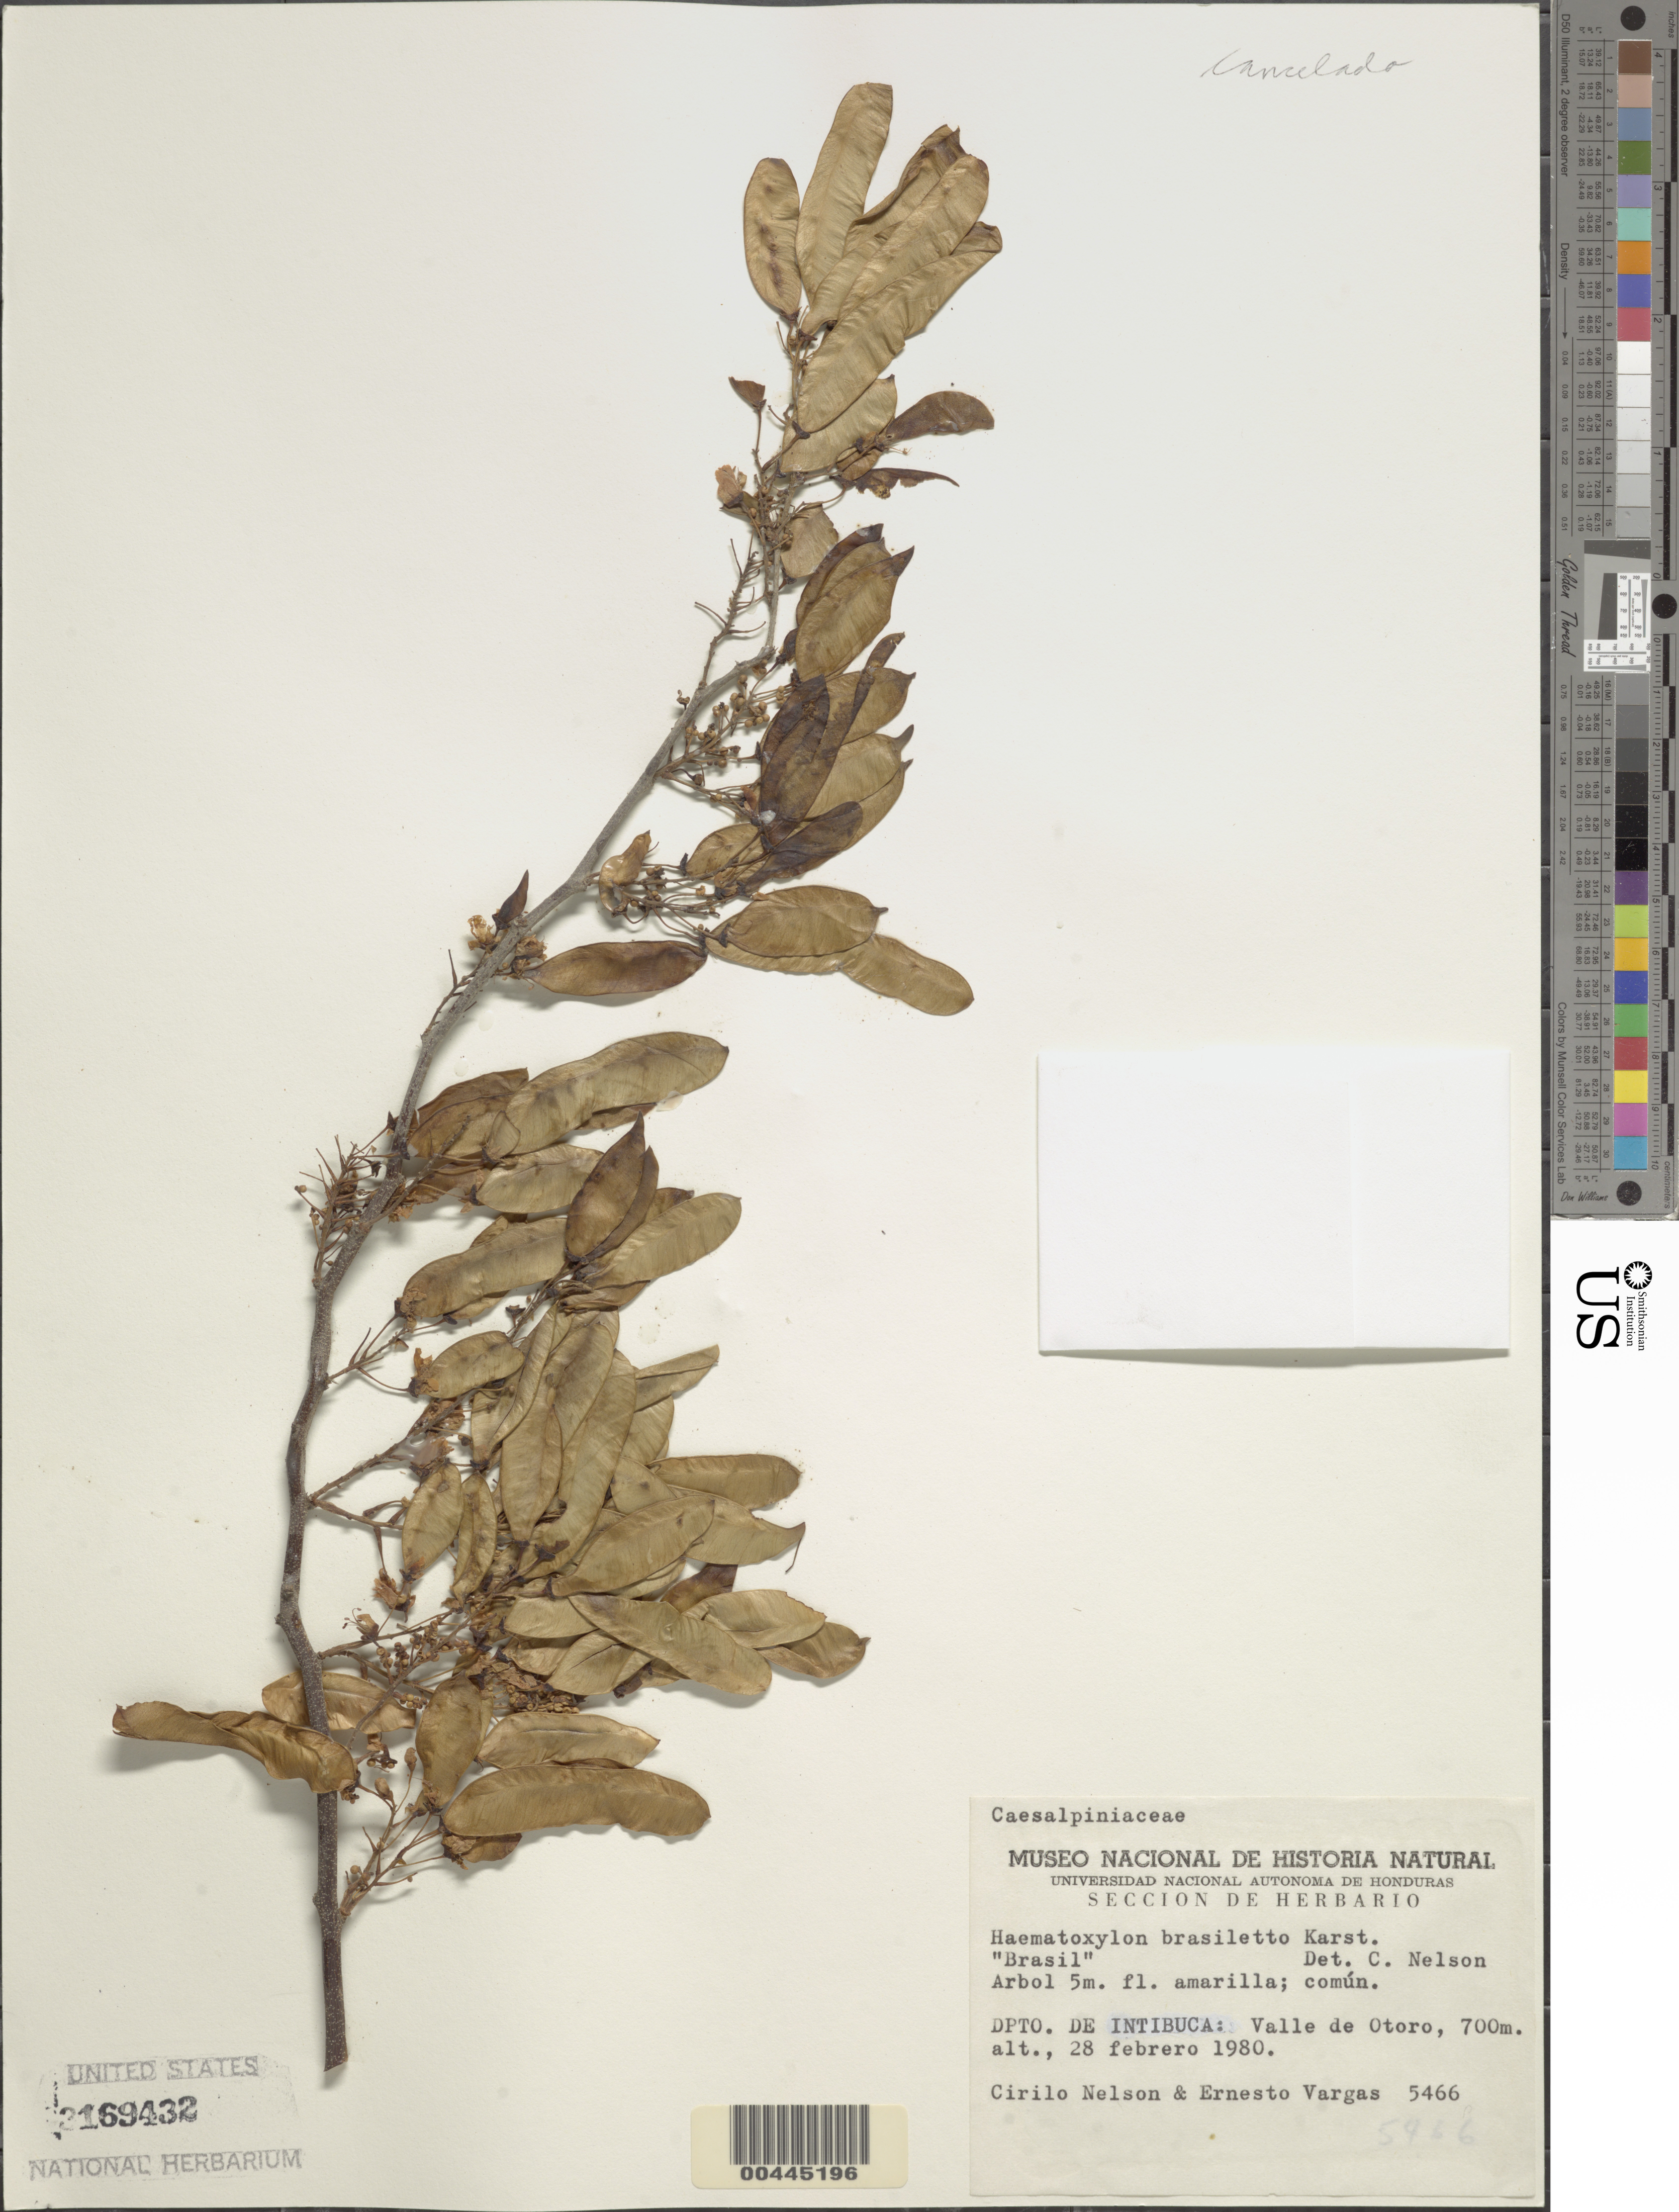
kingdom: Plantae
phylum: Tracheophyta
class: Magnoliopsida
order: Fabales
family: Fabaceae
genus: Haematoxylum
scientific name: Haematoxylum brasiletto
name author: H. Karst.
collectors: C. H. Nelson & E. Vargas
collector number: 5466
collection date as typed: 28 Feb 1980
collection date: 1980-02-28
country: Honduras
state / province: Intibucá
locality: Valle de Otoro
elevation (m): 700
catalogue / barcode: US 3169432